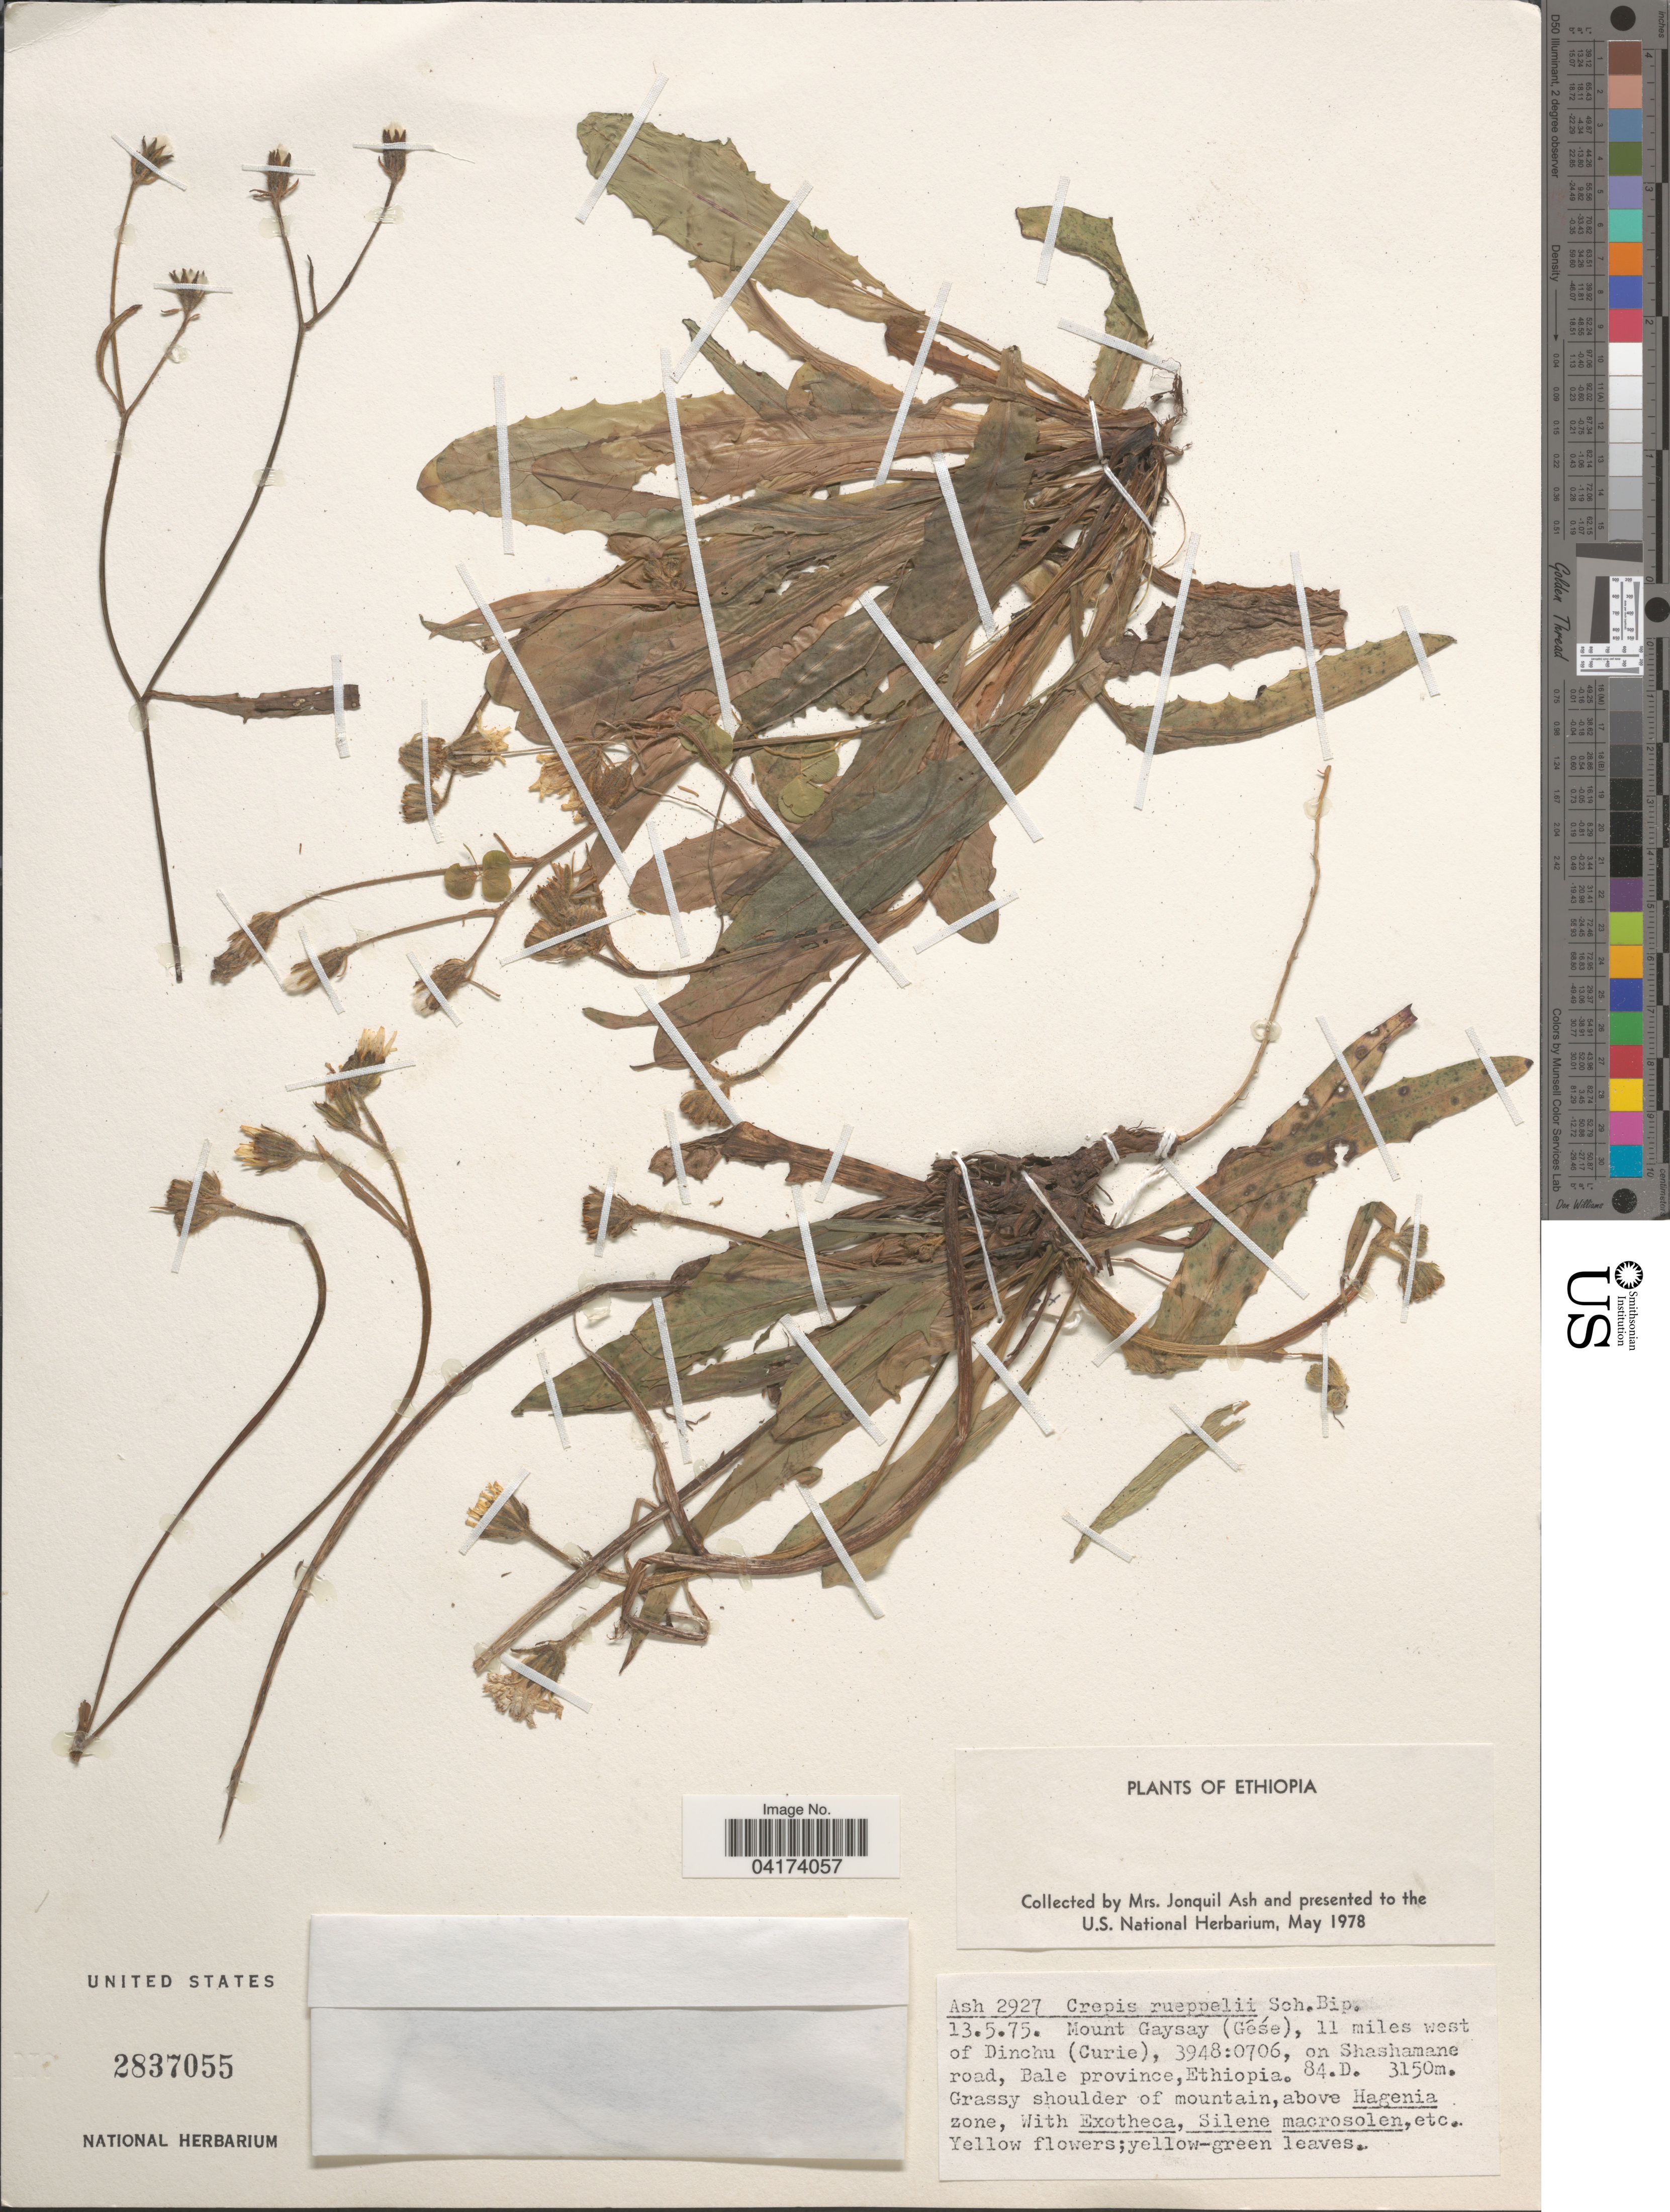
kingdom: Plantae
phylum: Tracheophyta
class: Magnoliopsida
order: Asterales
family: Asteraceae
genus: Crepis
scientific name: Crepis rueppellii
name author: Sch. Bip.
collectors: J. Ash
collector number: Ash 2927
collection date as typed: Transcribed d/m/y: 13/5/75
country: Ethiopia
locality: Mount Gaysay (Gésé), 11 miles west of Dinchu (Curie), 3948:0706, on Shashamane road, Bale province. 84.D.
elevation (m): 3150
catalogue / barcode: US 2837055